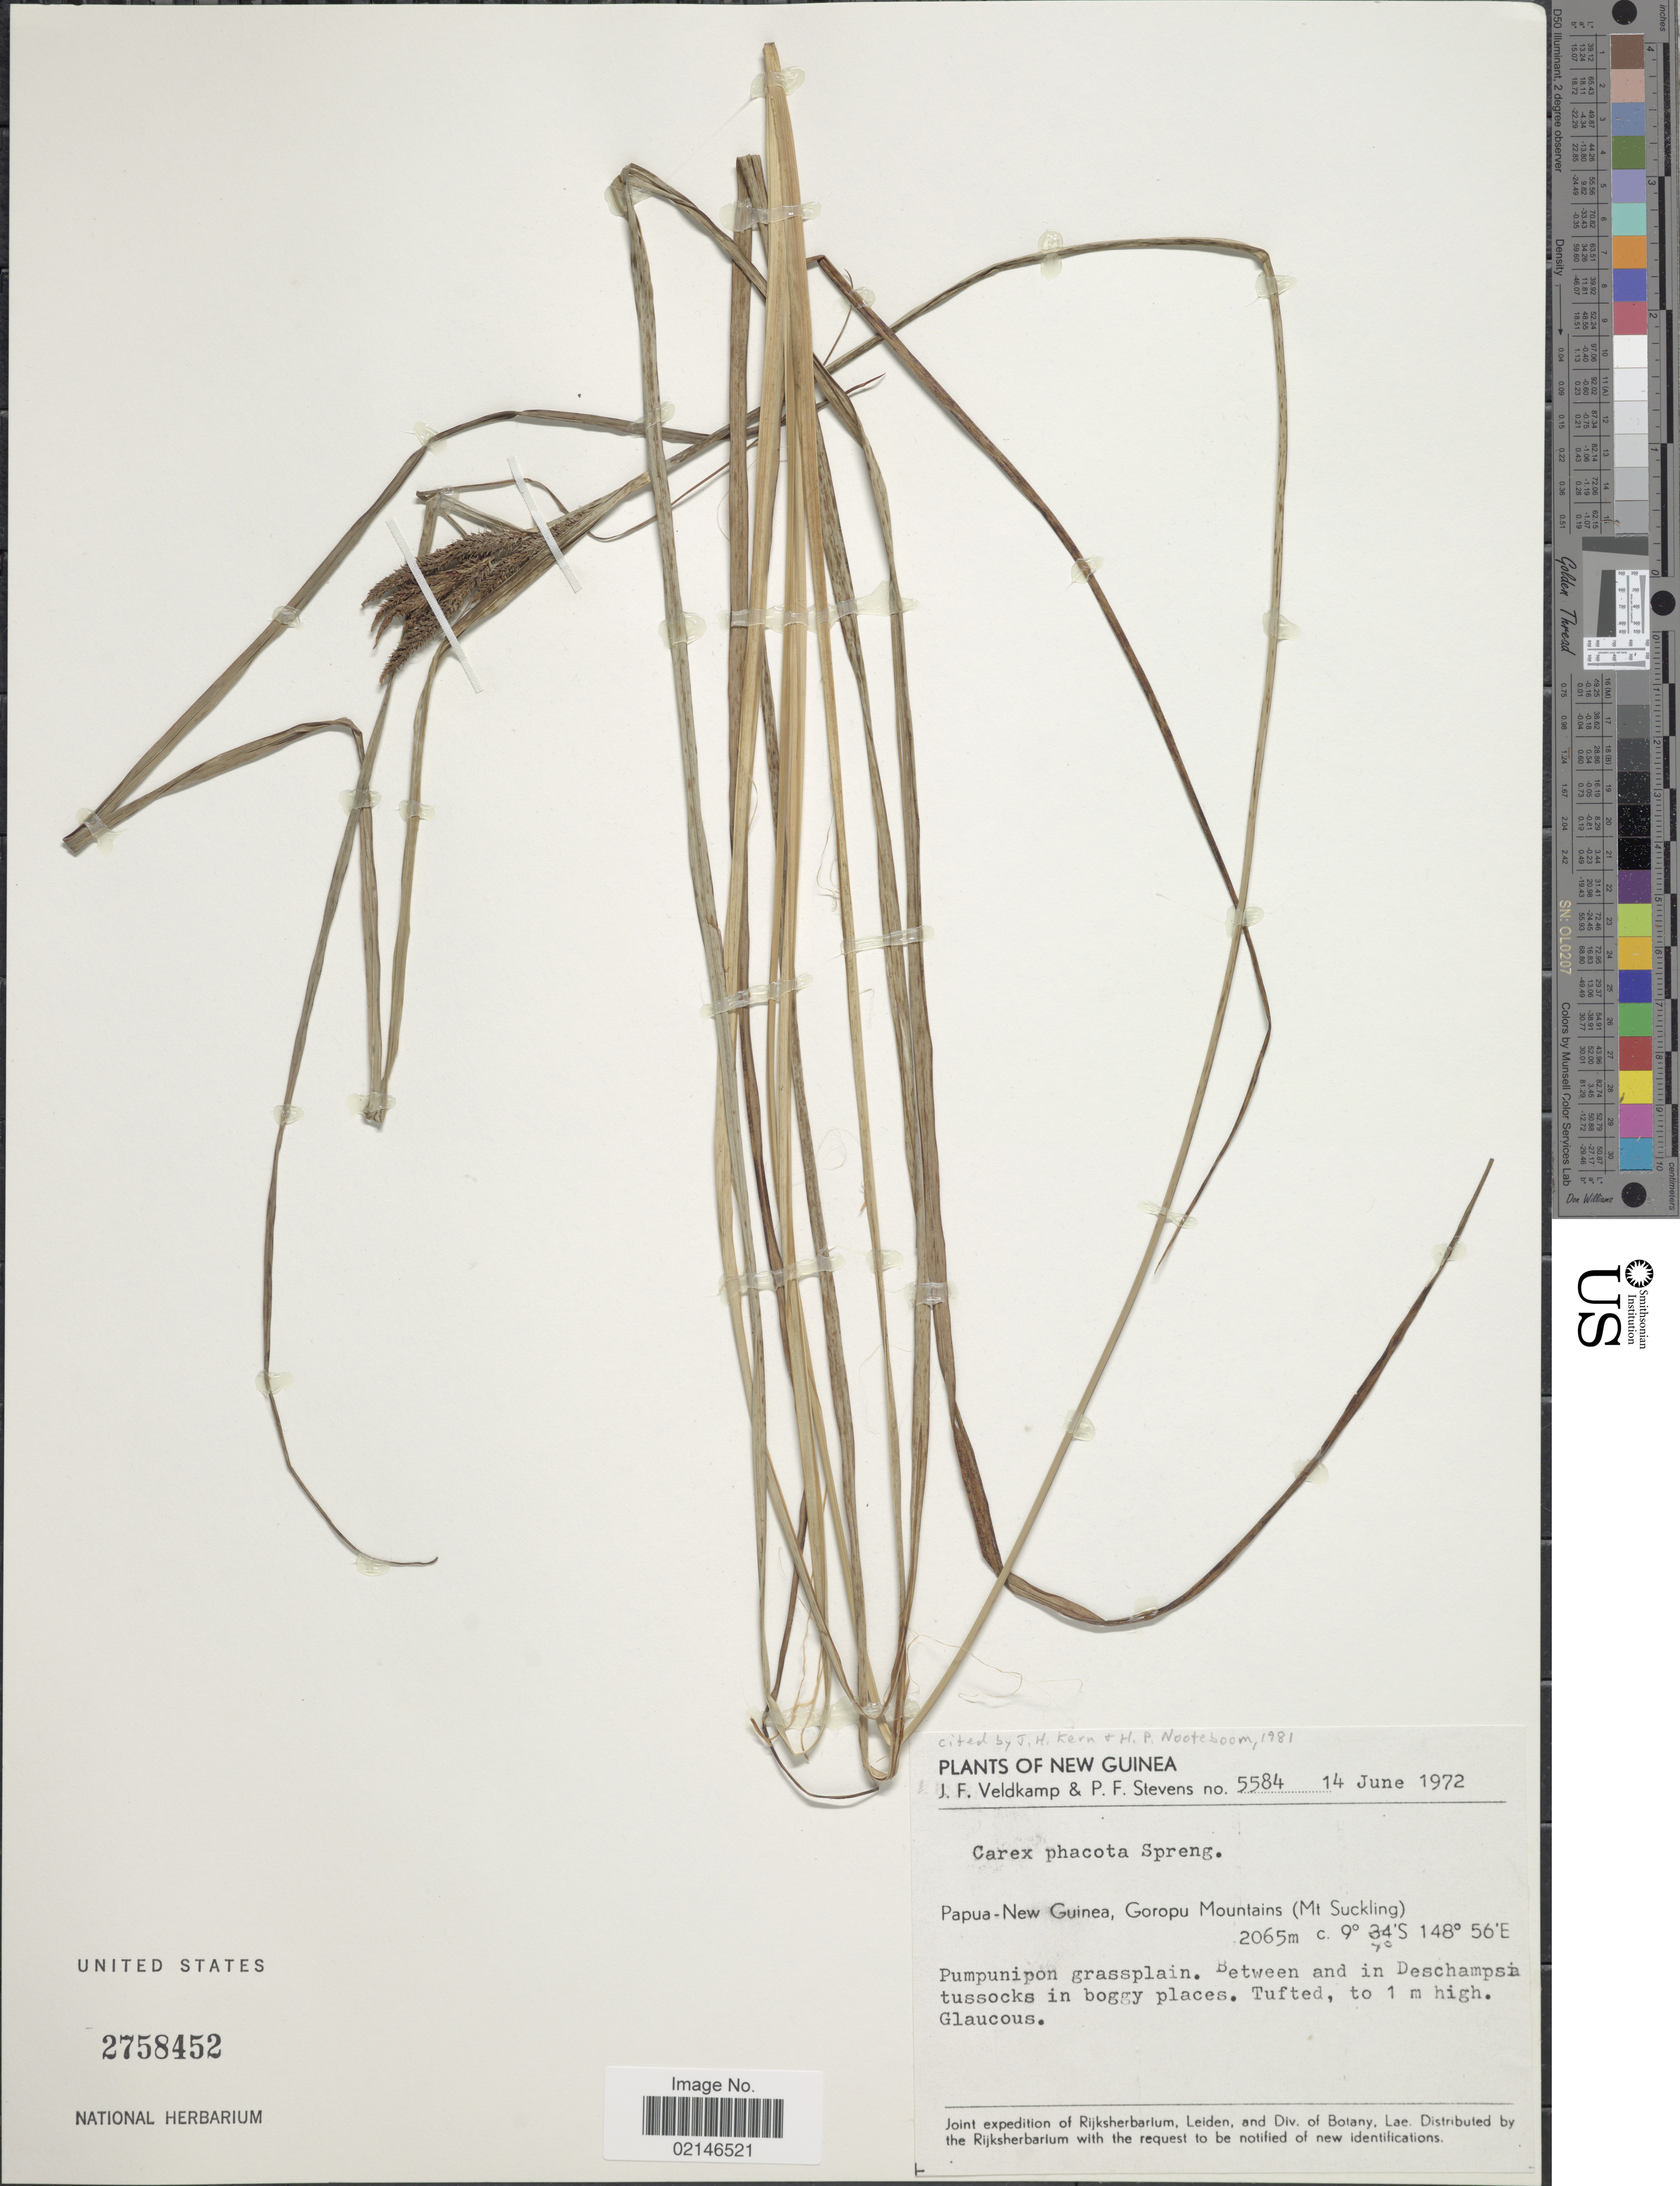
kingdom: Plantae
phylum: Tracheophyta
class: Liliopsida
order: Poales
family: Cyperaceae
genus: Carex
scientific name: Carex phacota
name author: Spreng.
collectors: J. F. Veldkamp & P. F. Stevens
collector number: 5584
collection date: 1972-06-14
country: Papua New Guinea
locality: Goropu Mountains (Mt. Suckling)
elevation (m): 2065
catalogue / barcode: US 2758452